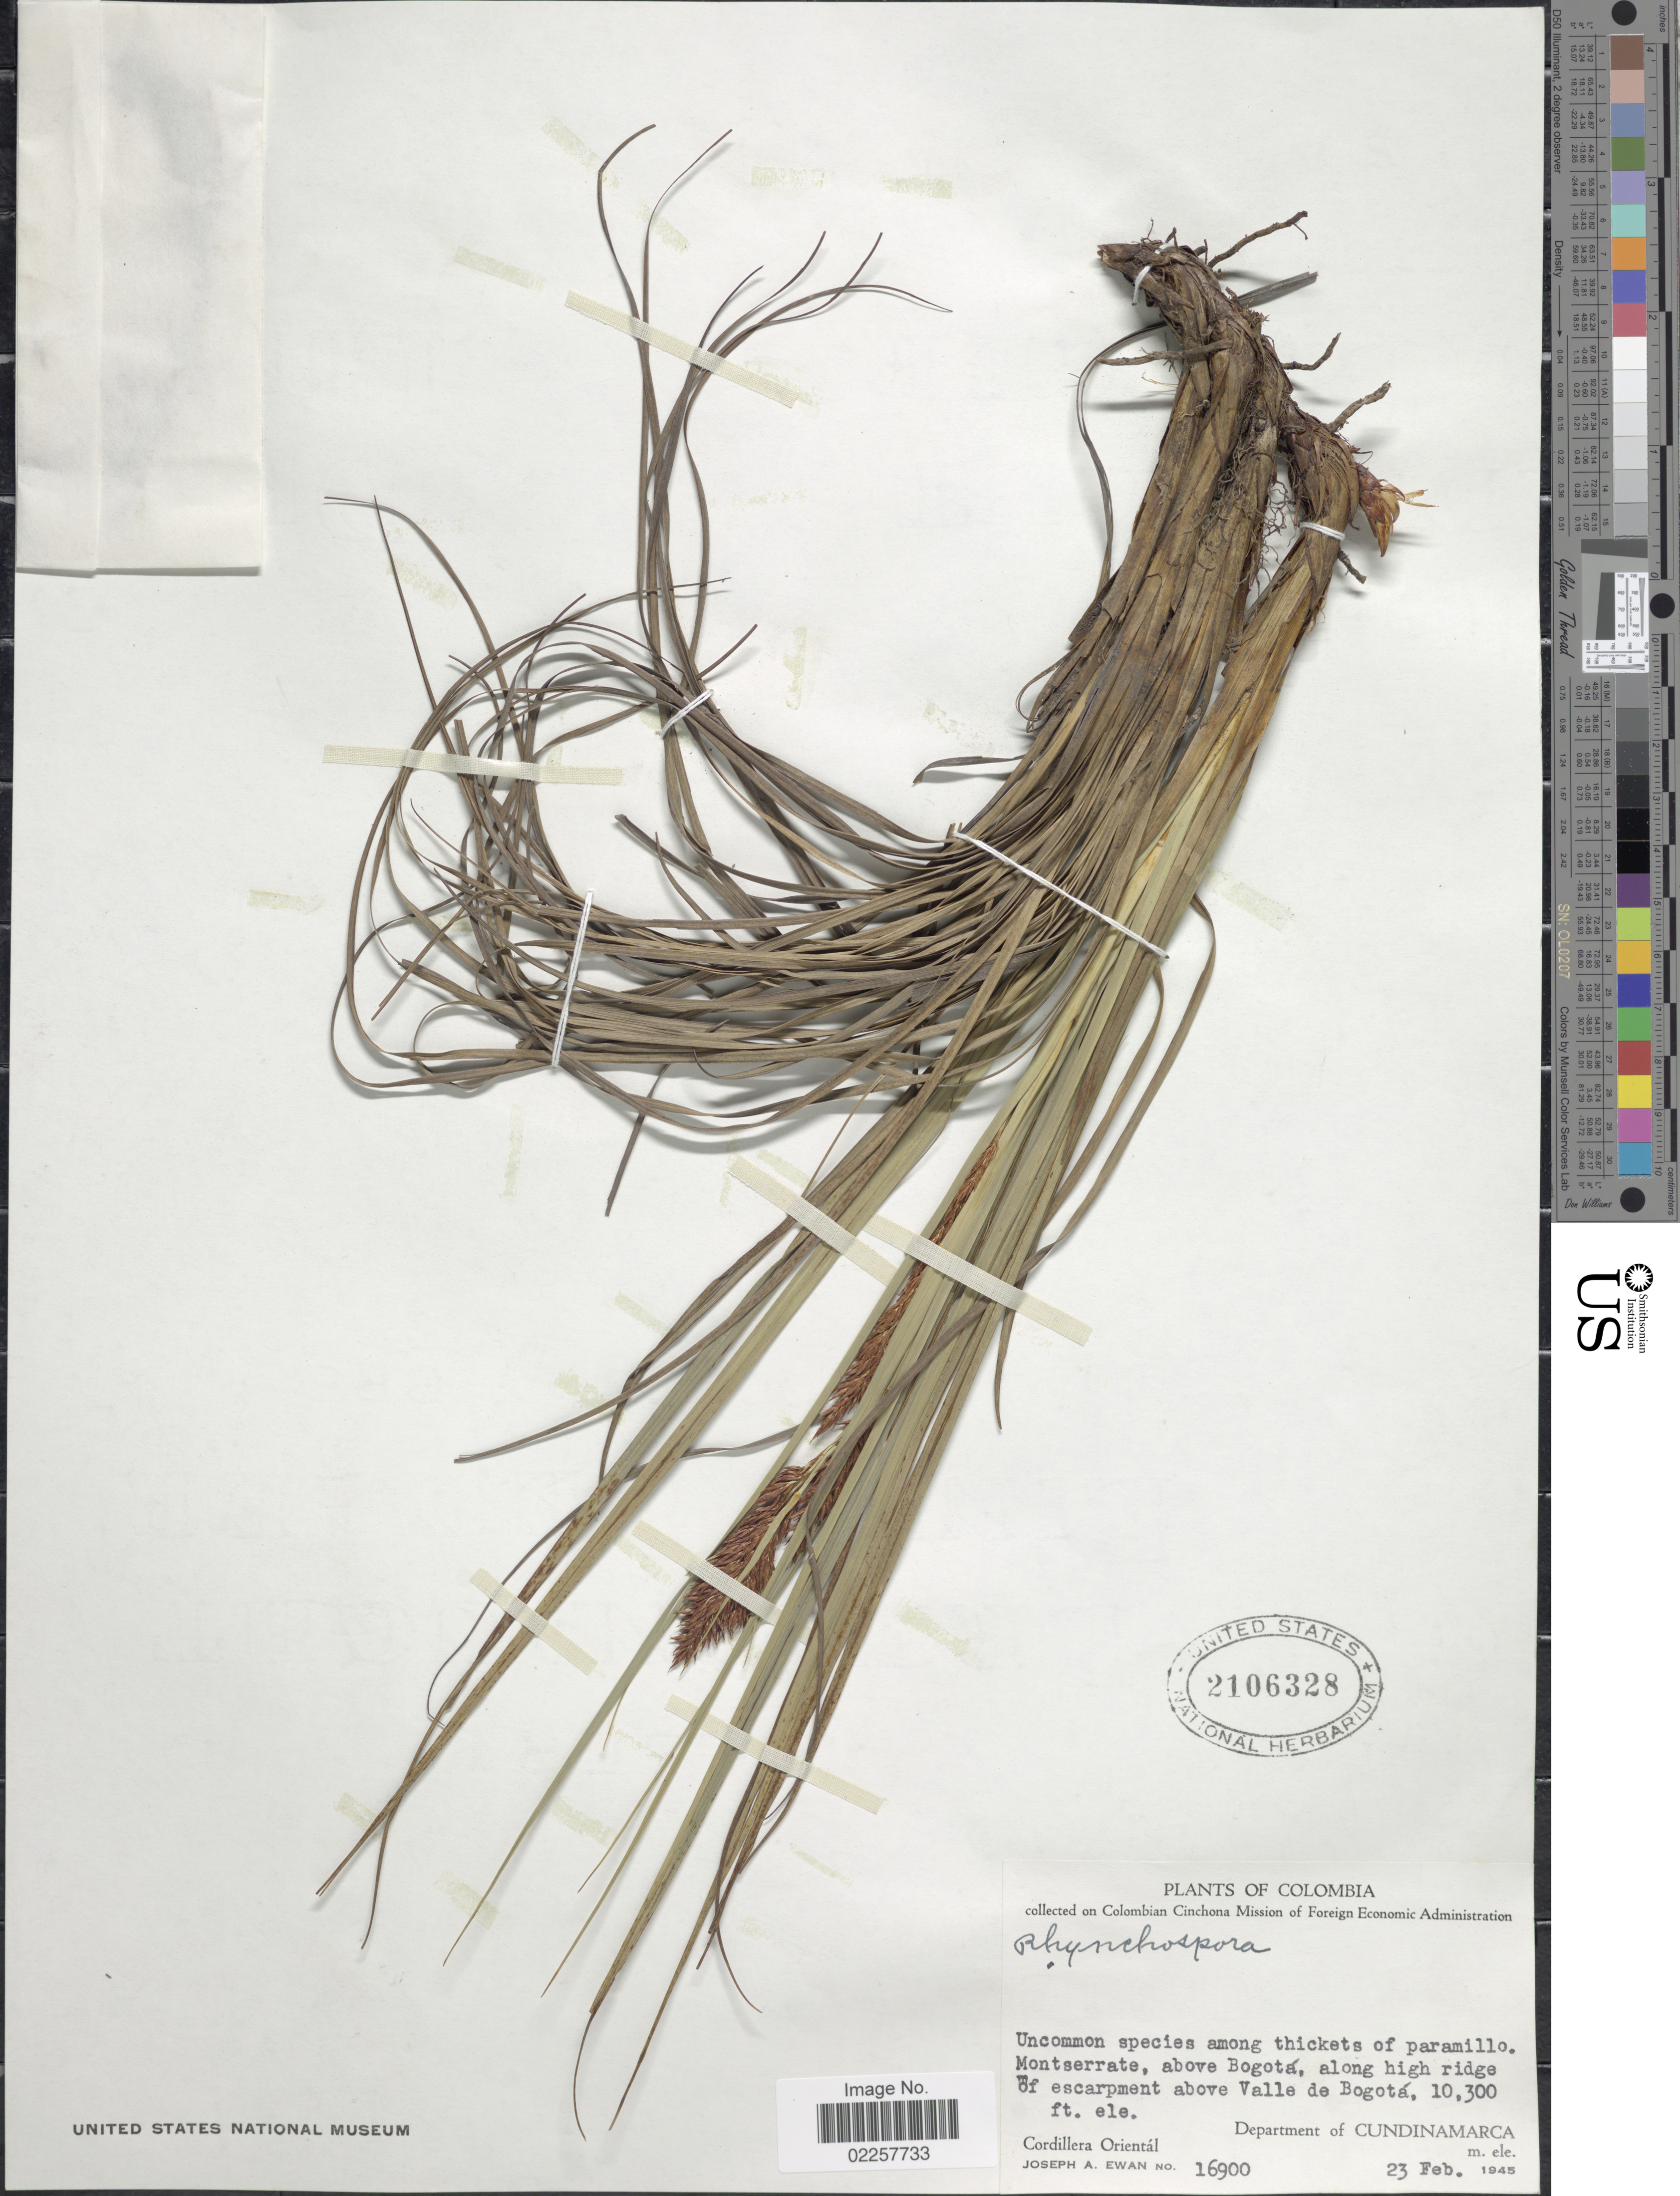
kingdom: Plantae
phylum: Tracheophyta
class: Liliopsida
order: Poales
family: Cyperaceae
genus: Rhynchospora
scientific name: Rhynchospora sp.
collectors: J. A. Ewan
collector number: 16900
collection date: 1945-02-23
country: Colombia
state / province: Cundinamarca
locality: Montserrate, above Bogota, along high ridge of escarpment above Valle de Bogota, Cordillera Oriental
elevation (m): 3139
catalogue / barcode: US 2106328